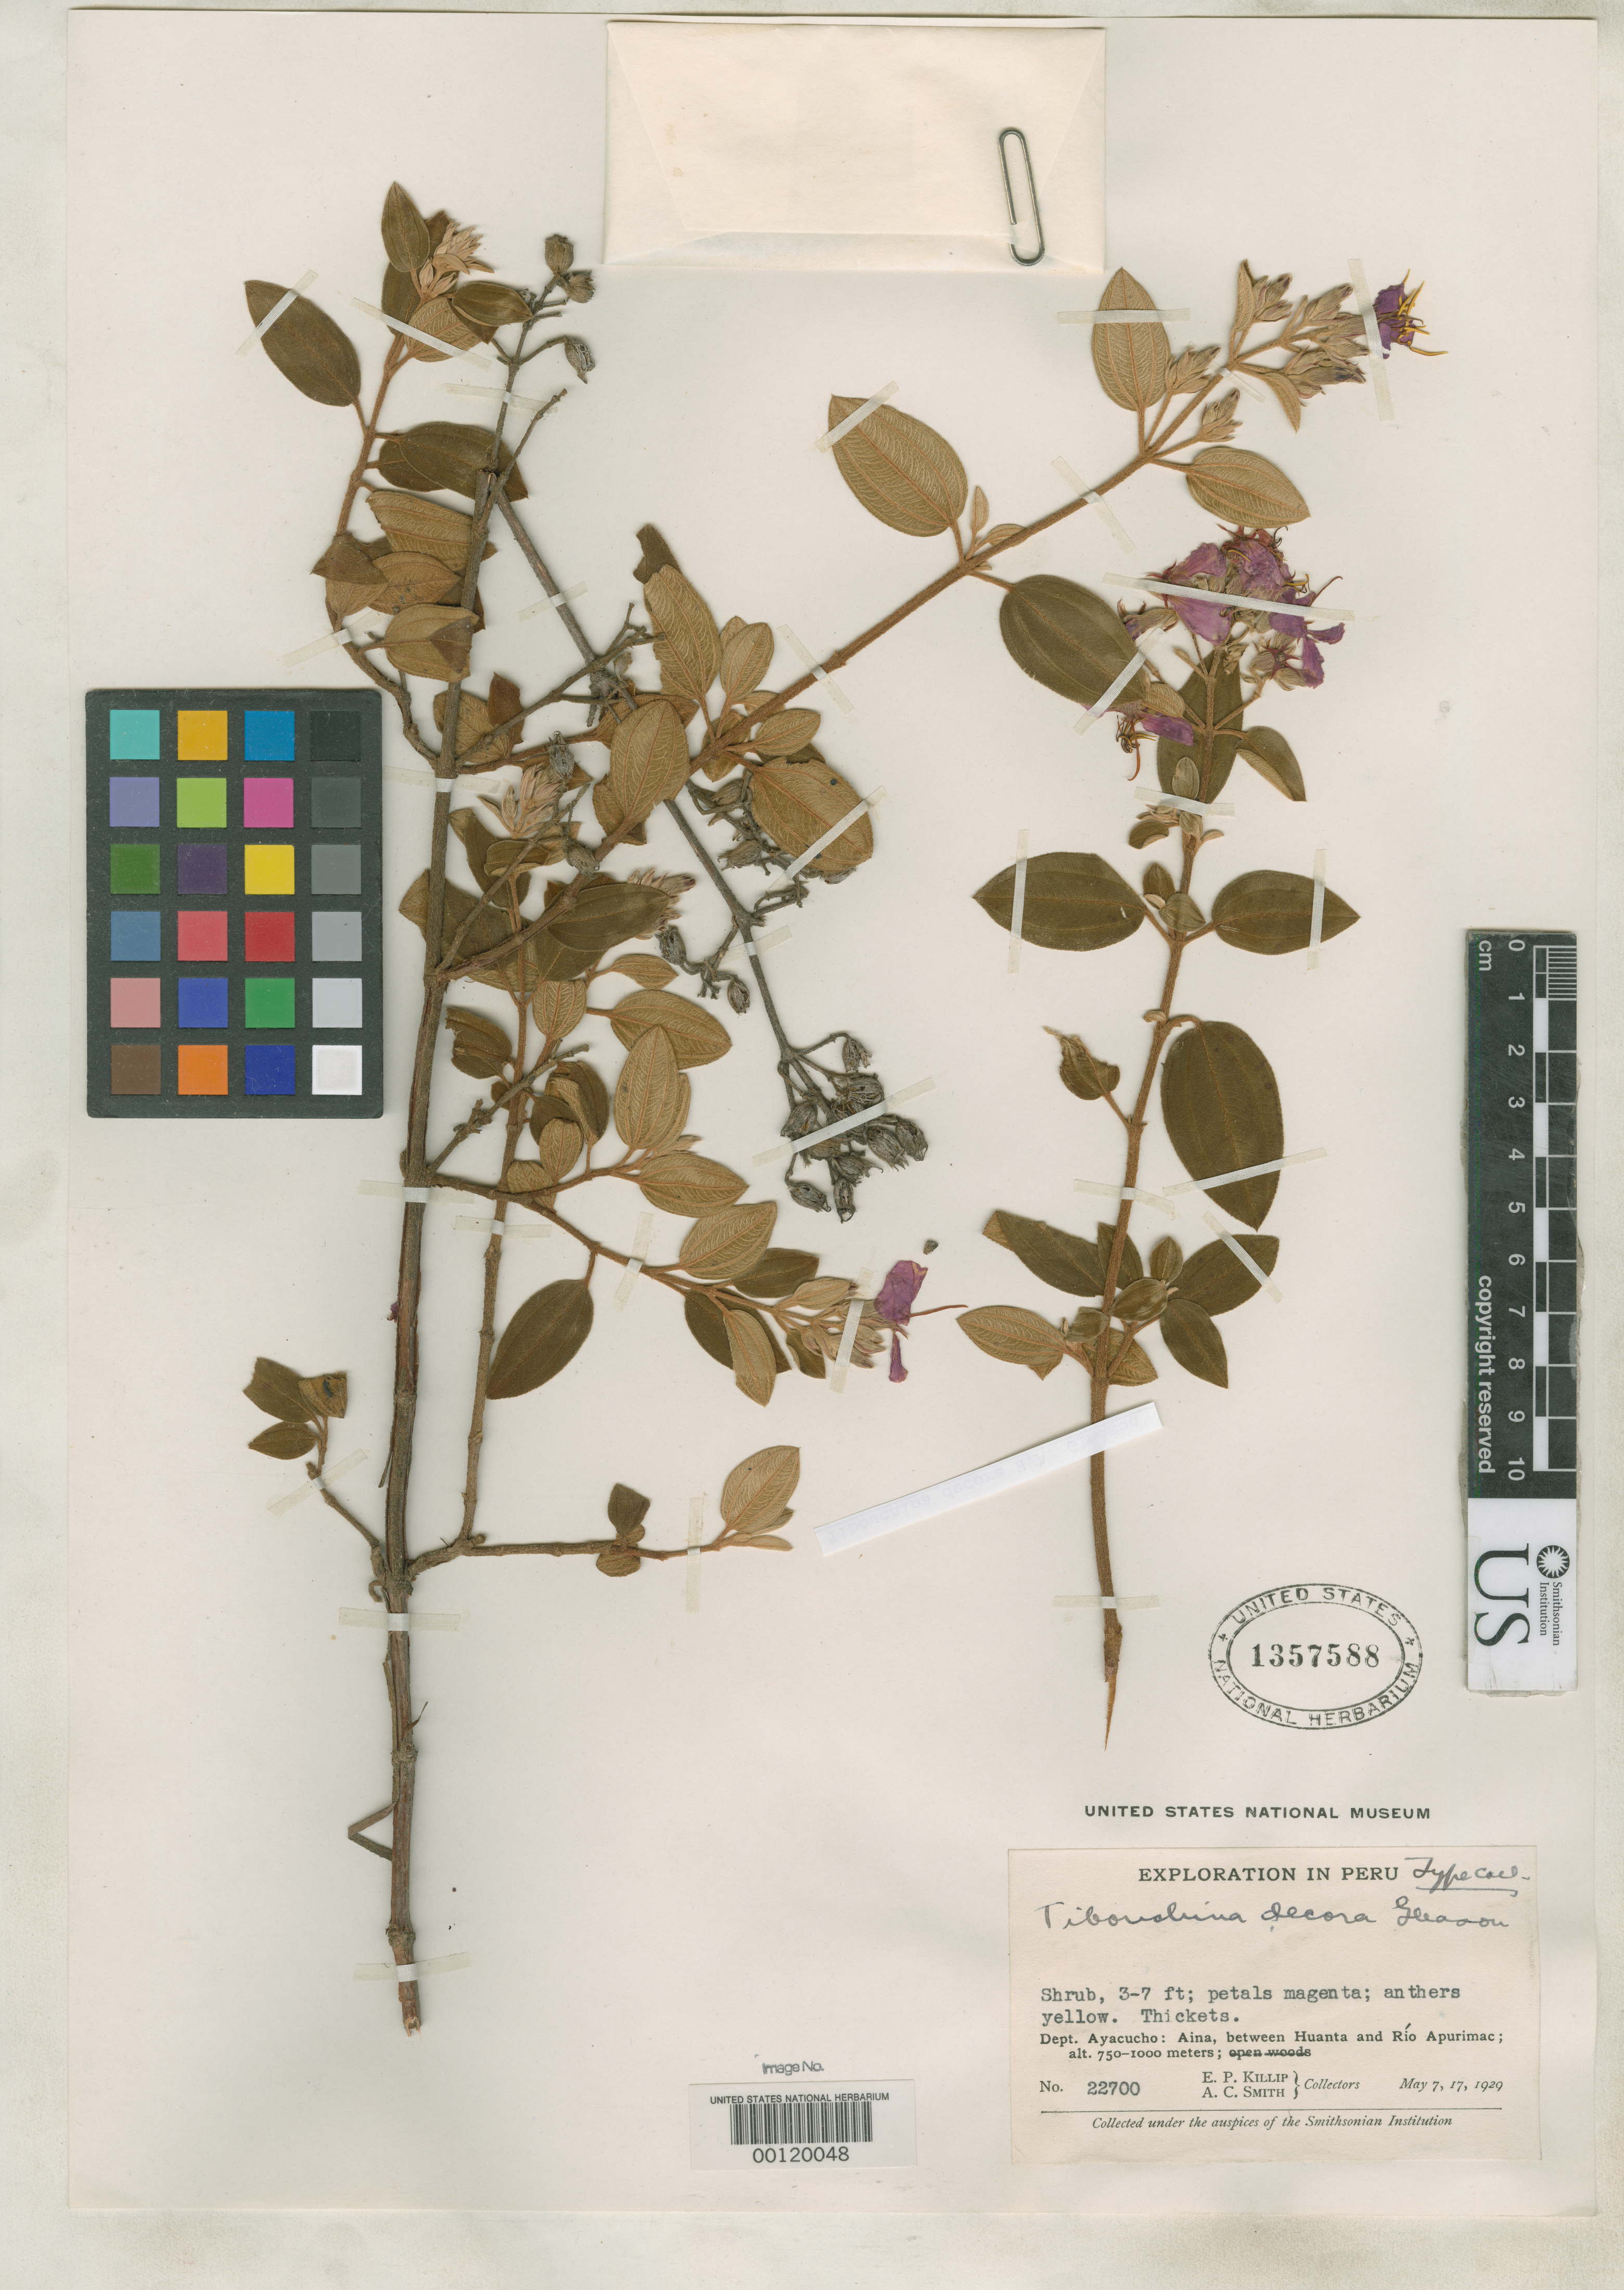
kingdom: Plantae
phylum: Tracheophyta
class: Magnoliopsida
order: Myrtales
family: Melastomataceae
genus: Tibouchina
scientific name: Tibouchina decora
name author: Gleason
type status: Isotype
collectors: E. P. Killip & A. C. Smith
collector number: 22700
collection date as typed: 07 May 1929 and 17 May 1929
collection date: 1929-05-07,1929-05-17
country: Peru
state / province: Ayacucho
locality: Aina, between Huanta and Río Apurímac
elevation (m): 750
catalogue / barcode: US 1357588